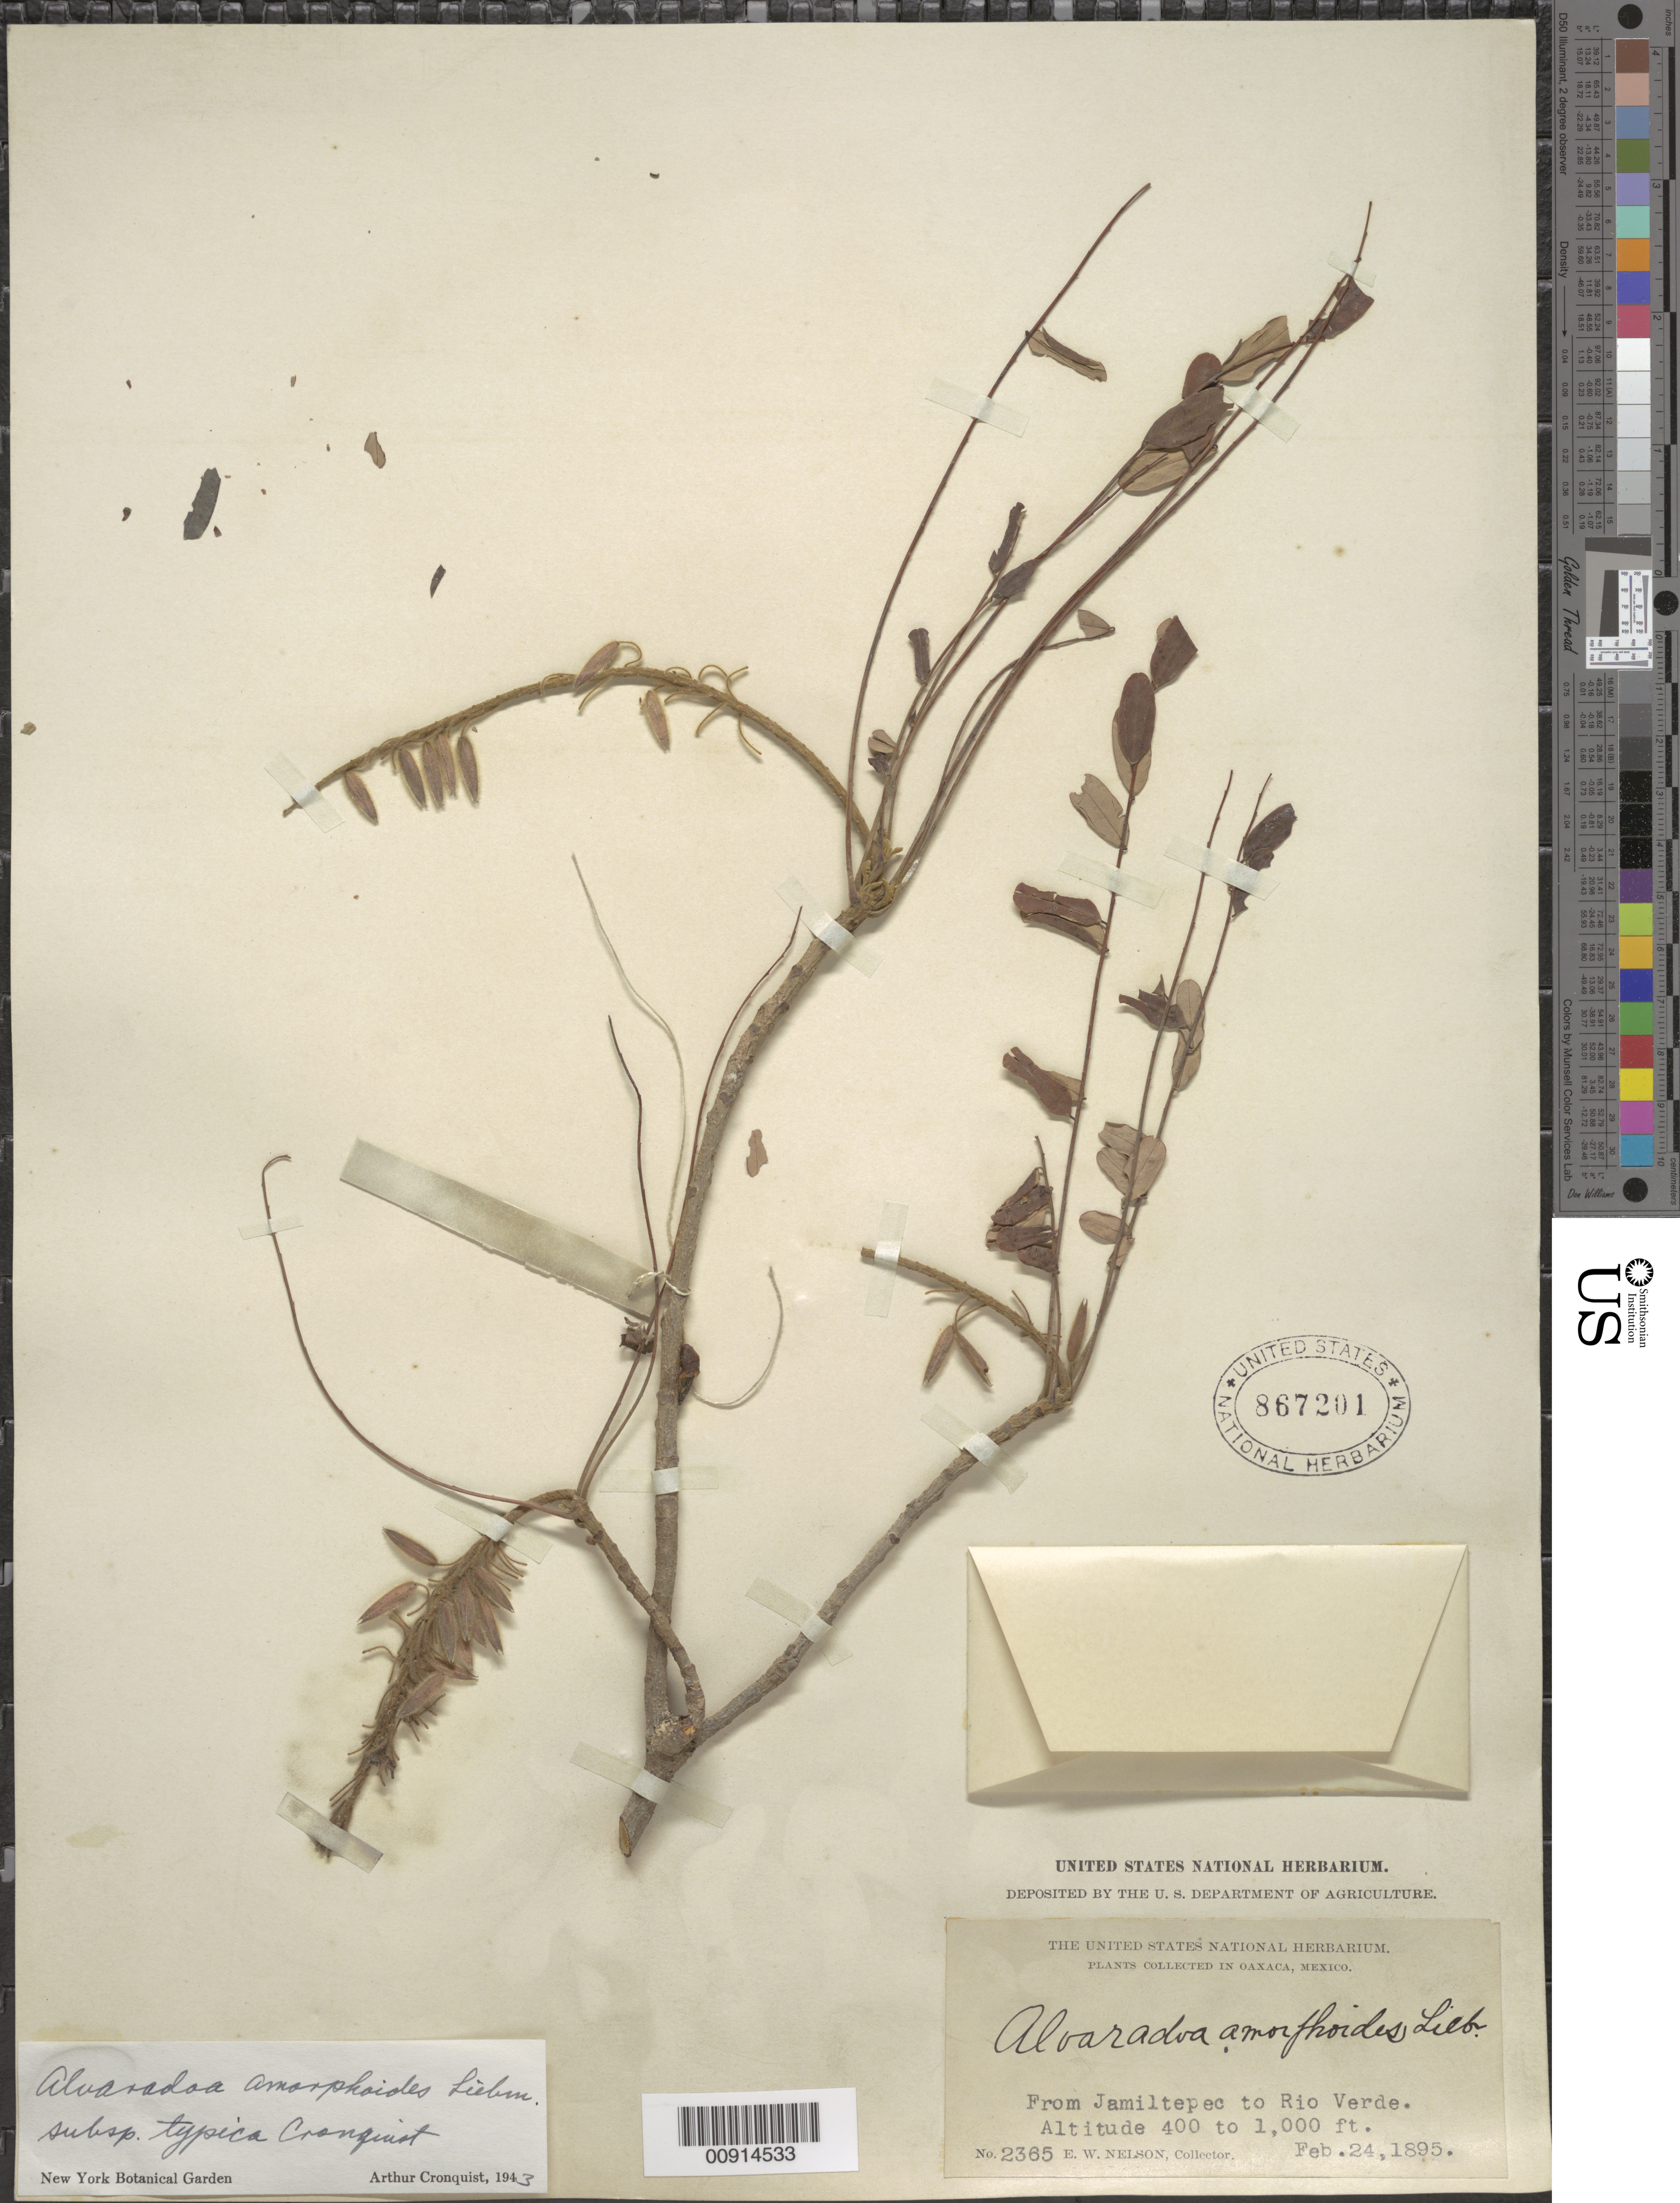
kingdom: Plantae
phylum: Tracheophyta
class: Magnoliopsida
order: Picramniales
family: Picramniaceae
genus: Alvaradoa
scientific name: Alvaradoa amorphoides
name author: Liebm.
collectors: E. W. Nelson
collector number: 2365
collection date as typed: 24 Feb 1895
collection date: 1895-02-24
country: Mexico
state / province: Oaxaca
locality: From Jamiltepec to Río Verde.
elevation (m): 122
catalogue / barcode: US 867201